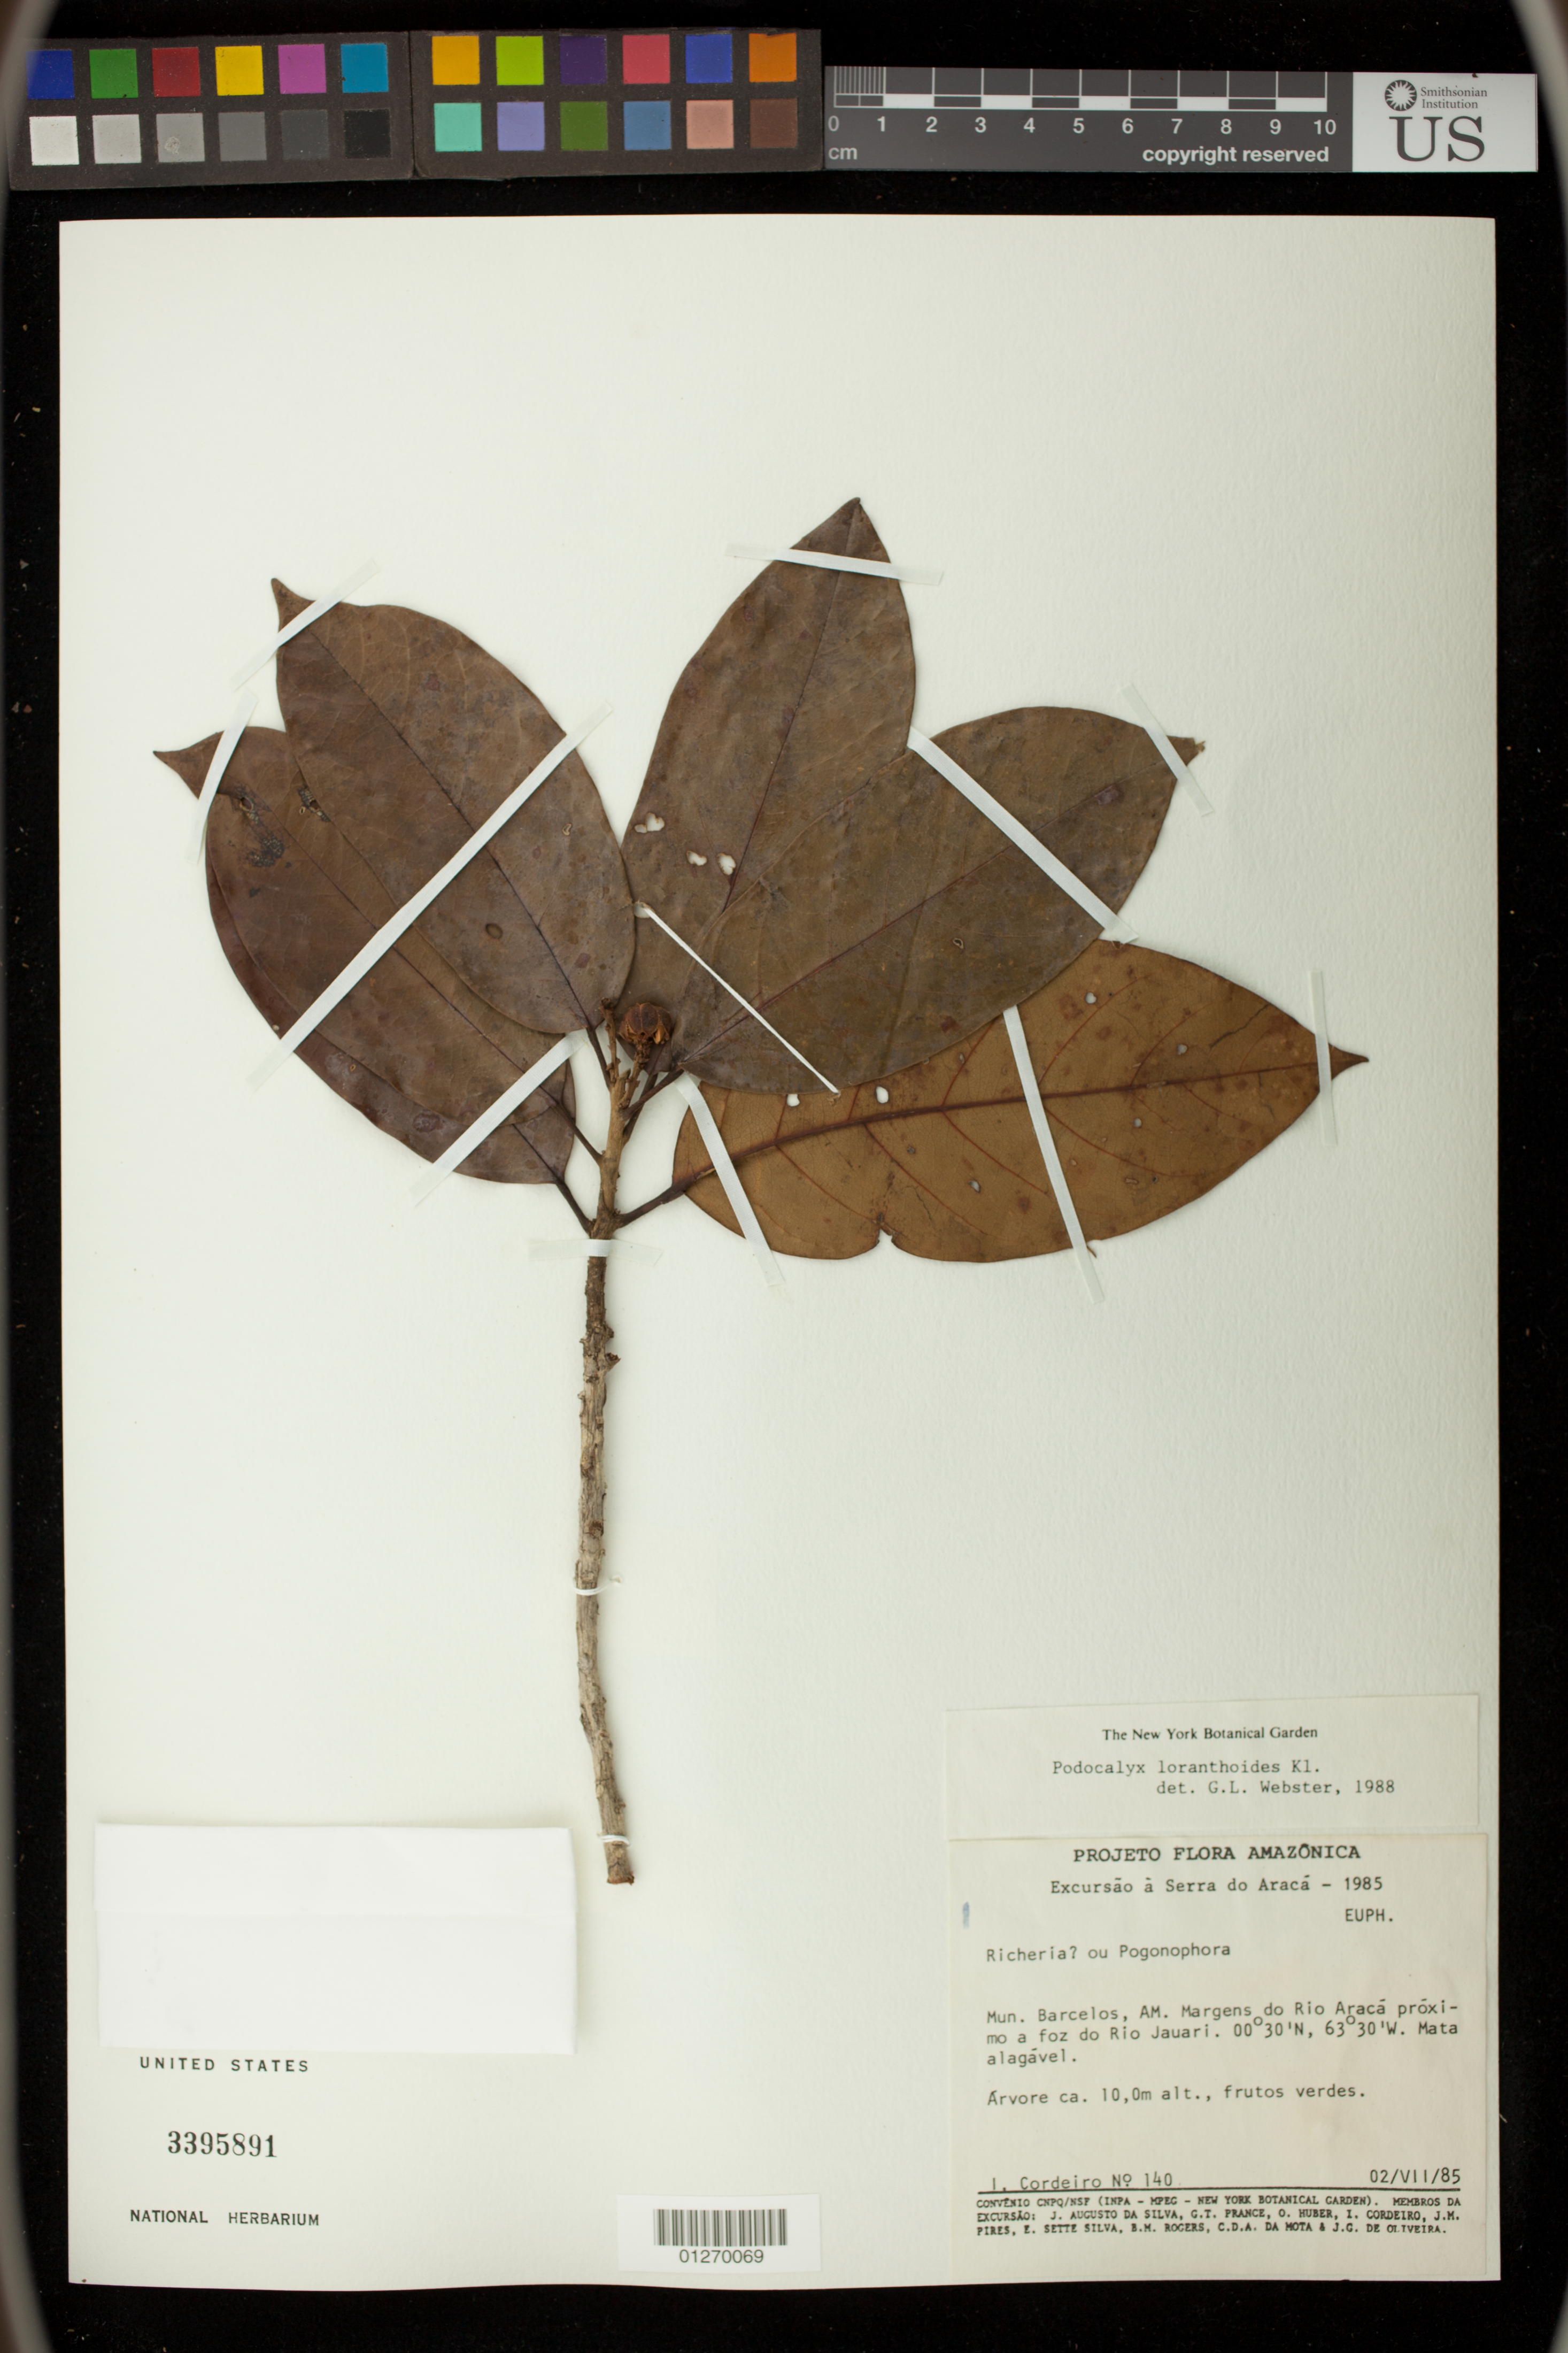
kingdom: Plantae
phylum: Tracheophyta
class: Magnoliopsida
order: Malpighiales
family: Picrodendraceae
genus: Podocalyx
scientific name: Podocalyx loranthoides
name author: Klotzsch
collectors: I. Cordeiro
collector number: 140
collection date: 1985-07-02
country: Brazil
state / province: Amazonas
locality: Mun. Barcelos, AM. Margens do Rio Araca proximo a foz do Rio Jauari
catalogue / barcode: US 3395891